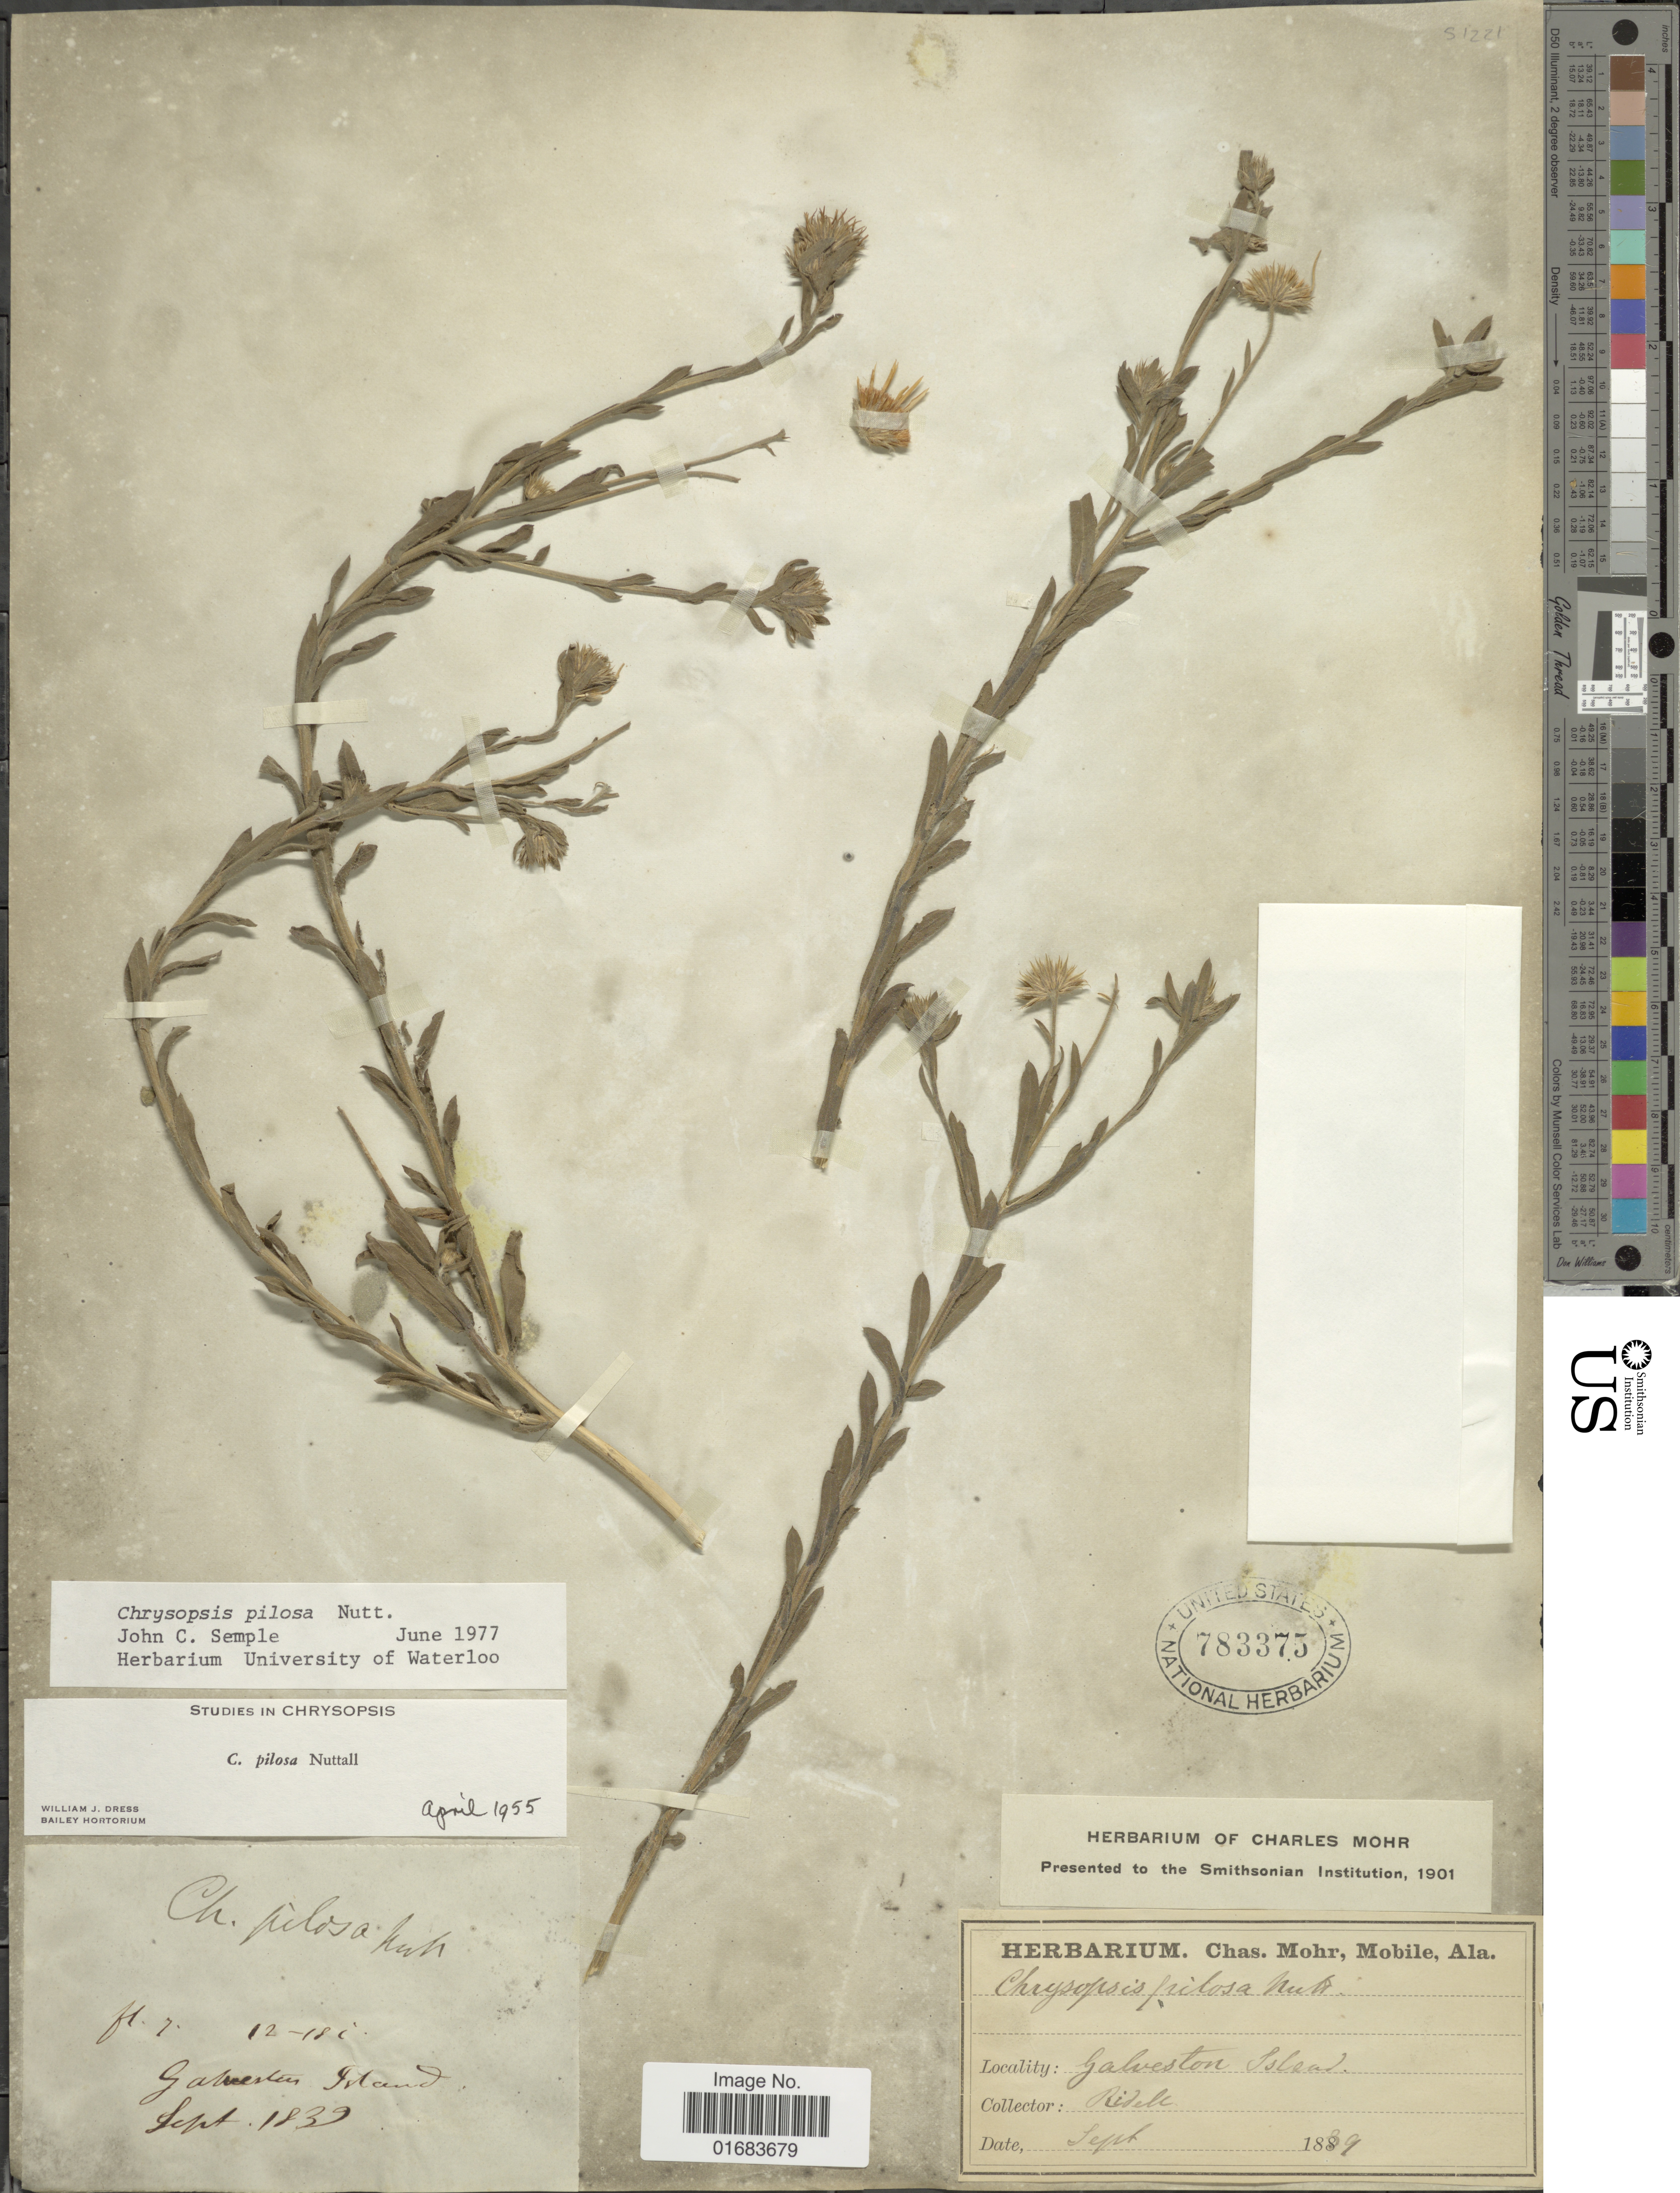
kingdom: Plantae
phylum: Tracheophyta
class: Magnoliopsida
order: Asterales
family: Asteraceae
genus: Chrysopsis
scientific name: Chrysopsis pilosa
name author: Nutt.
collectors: -. Riddle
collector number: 12-18*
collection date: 1839-09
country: United States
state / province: Texas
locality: Galveston Island.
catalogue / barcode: US 783375